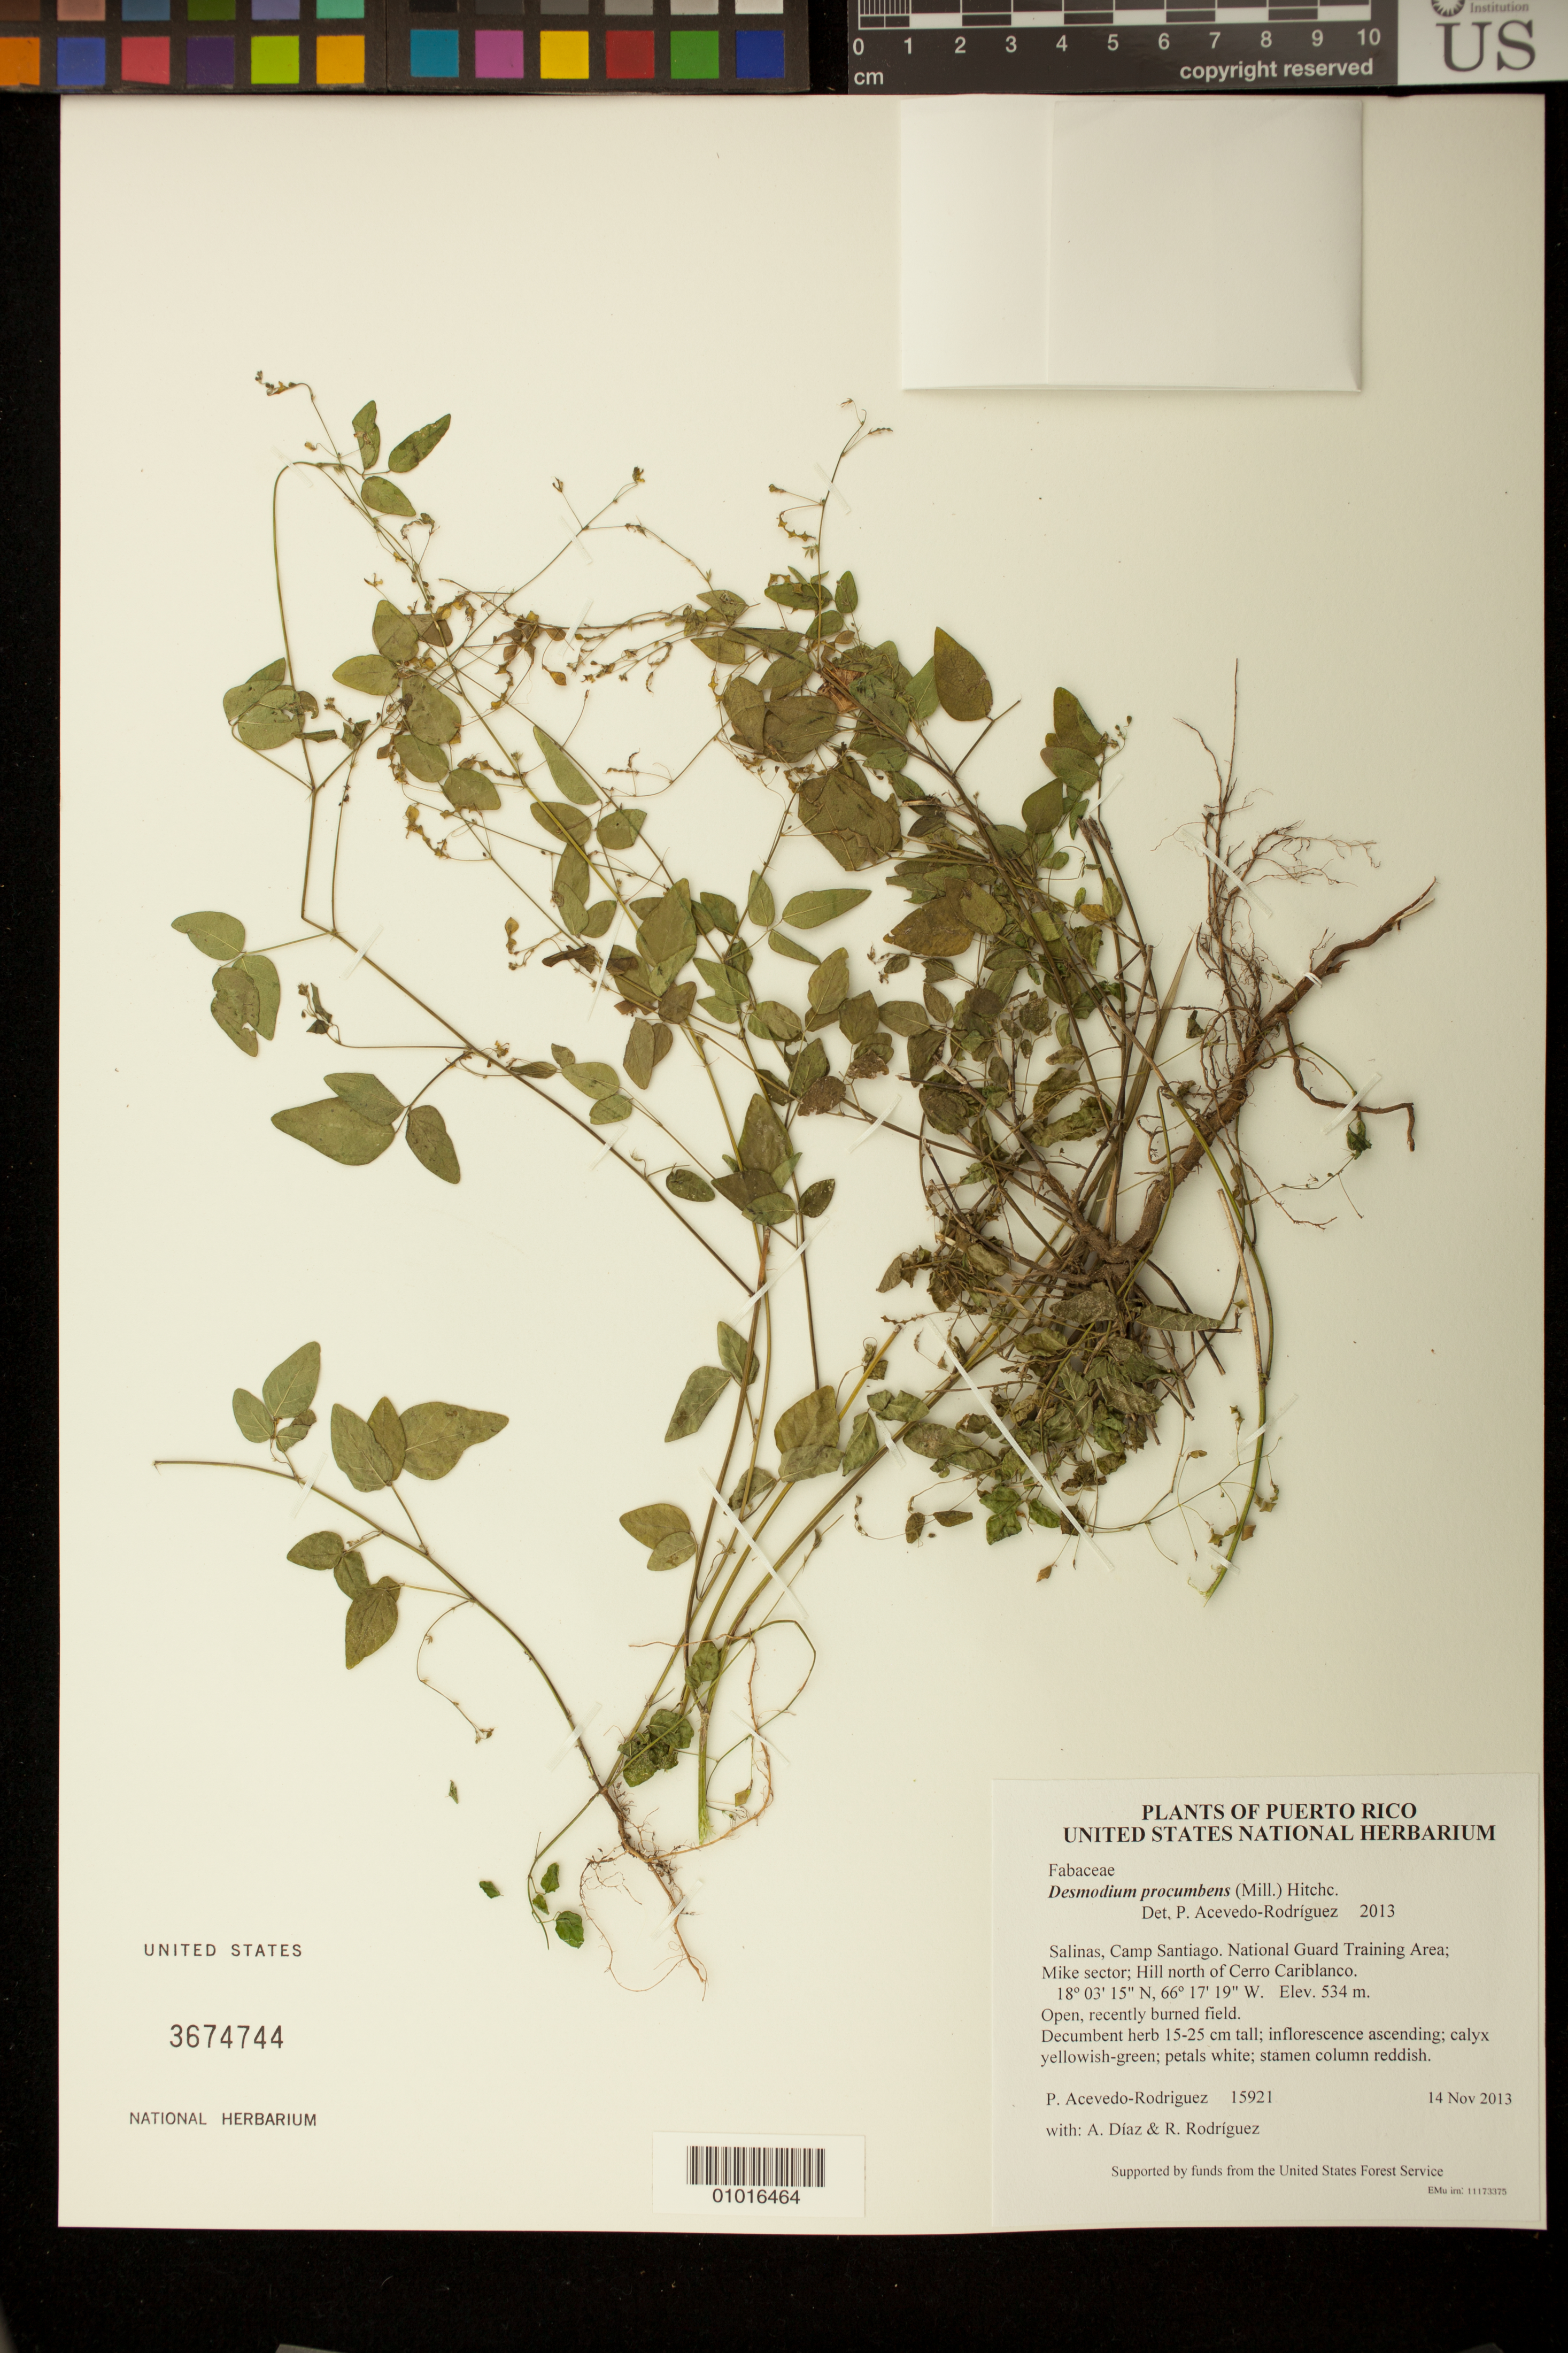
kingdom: Plantae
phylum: Tracheophyta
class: Magnoliopsida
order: Fabales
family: Fabaceae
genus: Desmodium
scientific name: Desmodium procumbens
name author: (Mill.) Hitchc.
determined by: Acevedo-Rodríguez, P., (BOT), Smithsonian Institution - National Museum of Natural History (UNITED STATES)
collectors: P. Acevedo-Rodr., A. Díaz & R. Rodríguez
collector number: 15921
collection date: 2013-11-14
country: Puerto Rico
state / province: Salinas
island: Puerto Rico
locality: Camp Santiago. National Guard Training Area; Mike sector; Hill north of Cerro Cariblanco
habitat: Open, recently burned field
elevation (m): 534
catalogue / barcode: US 3674744